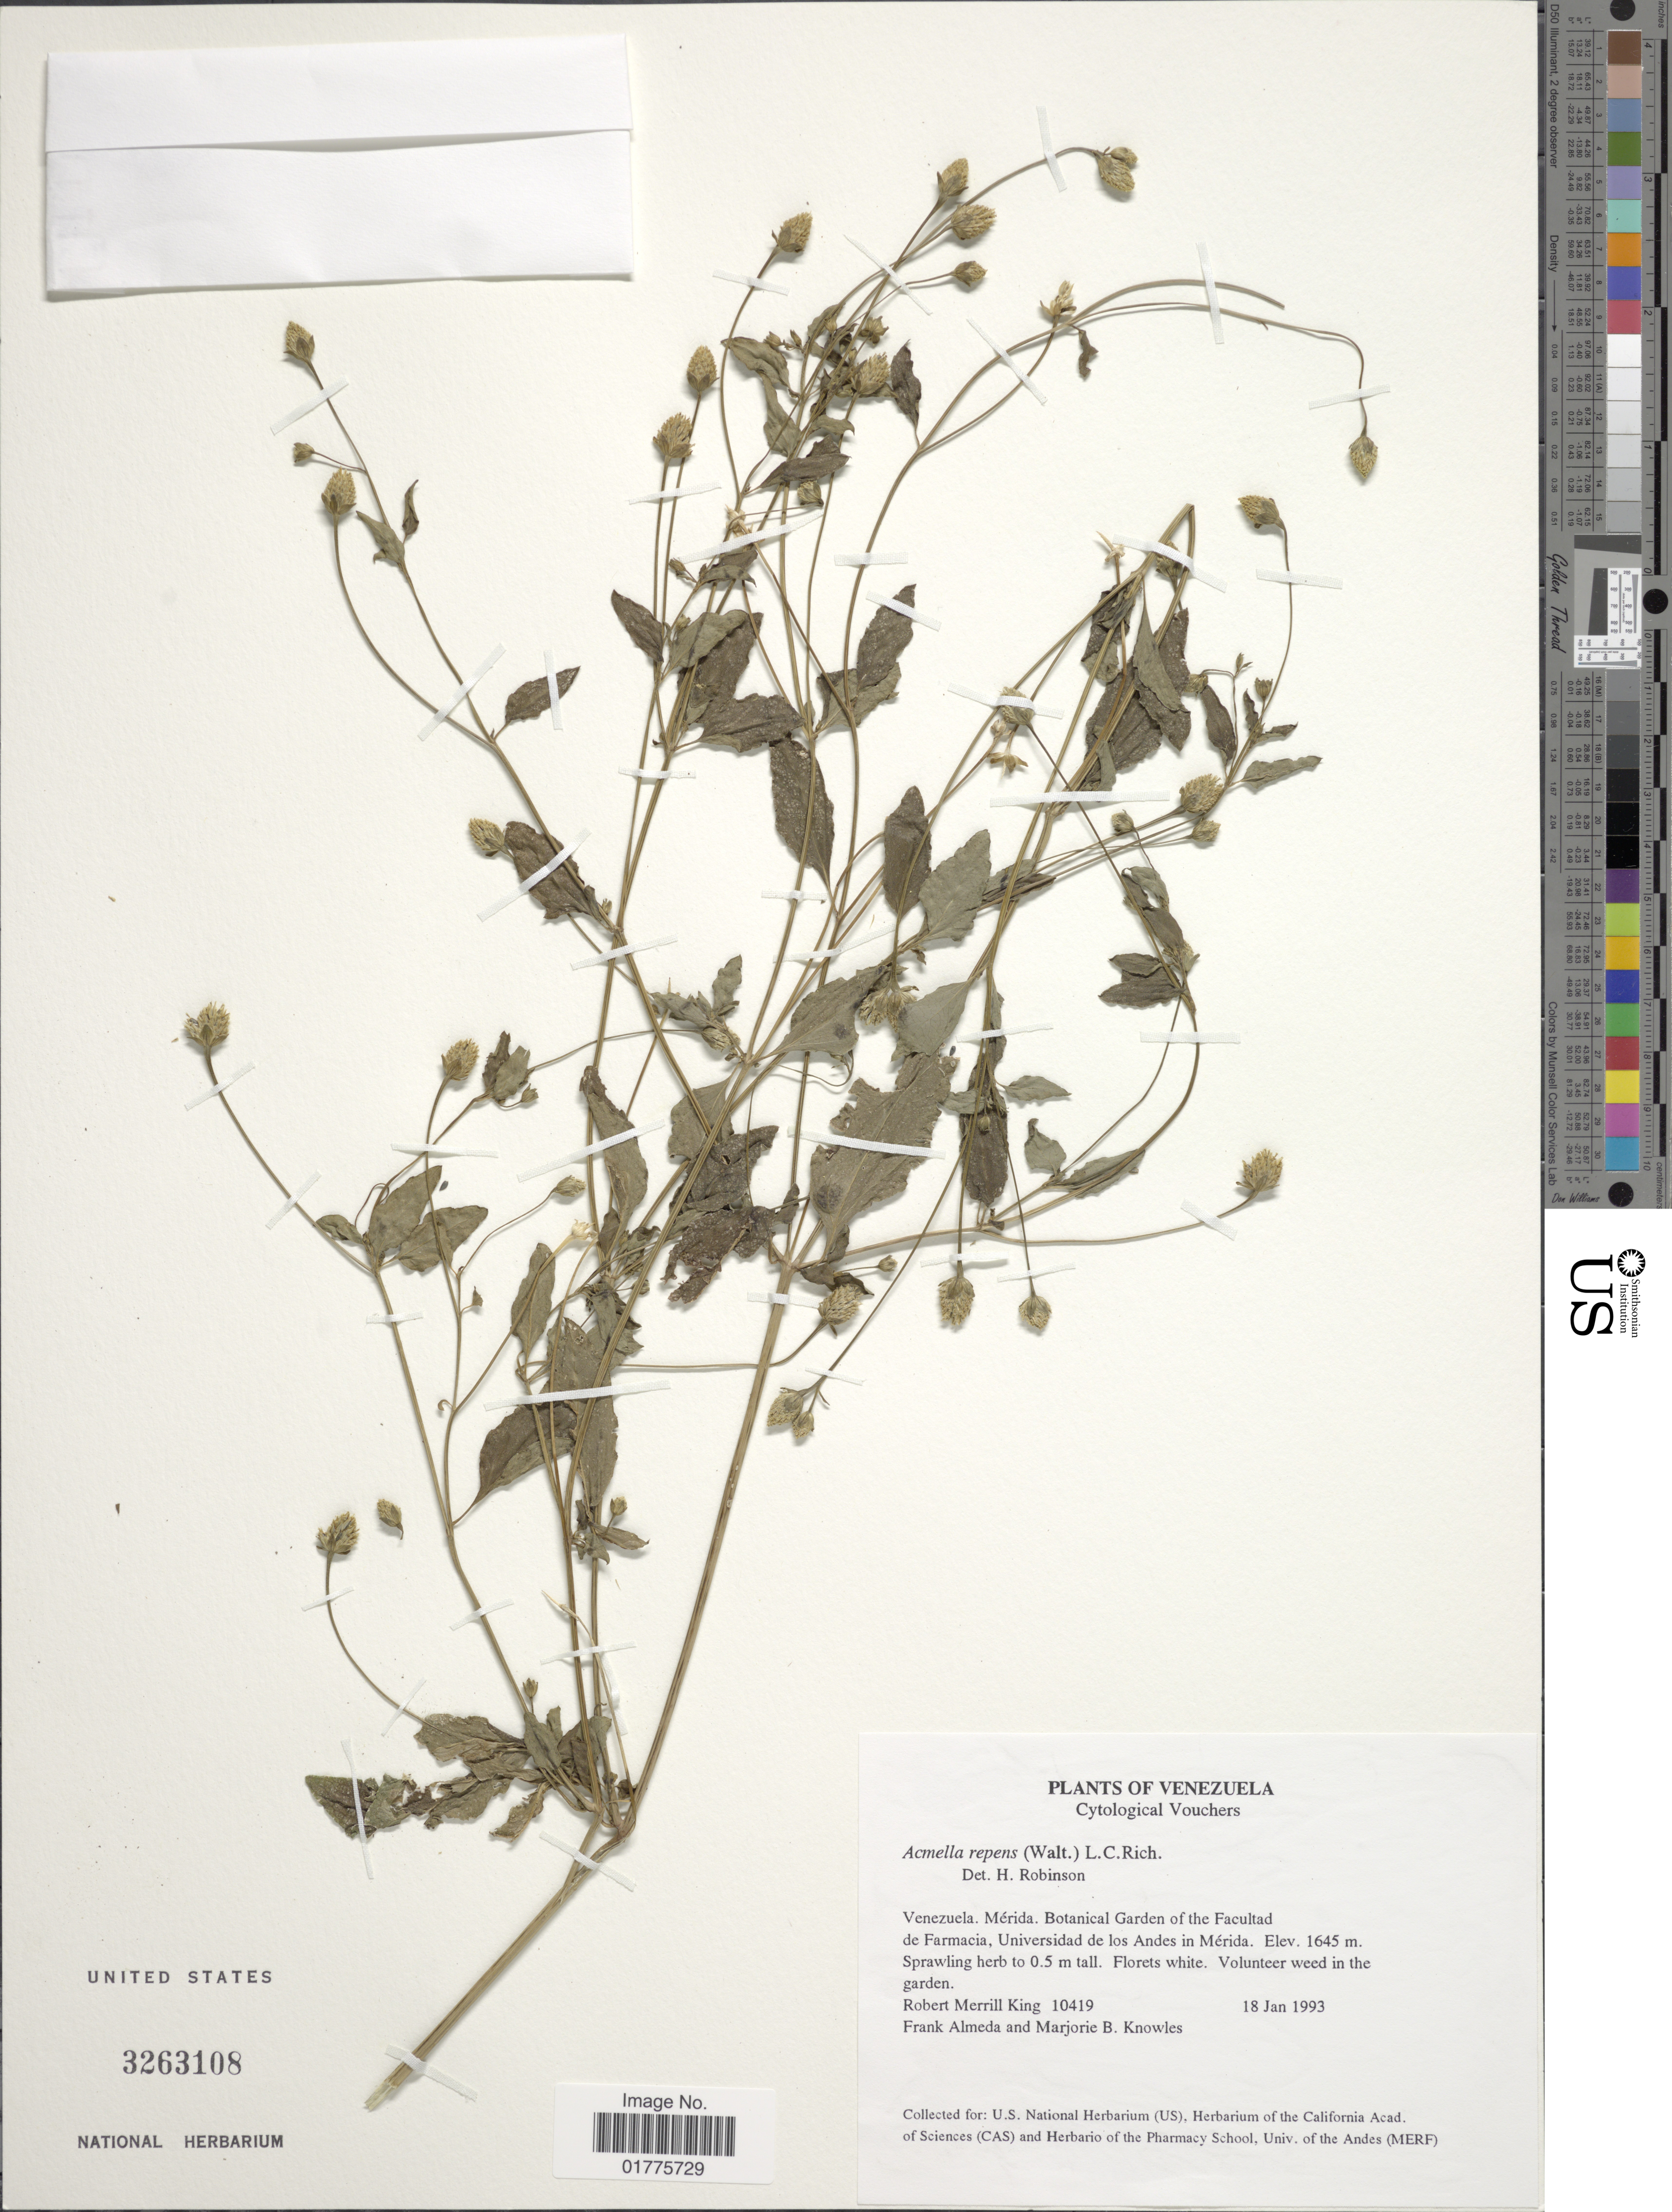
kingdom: Plantae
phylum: Tracheophyta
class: Magnoliopsida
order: Asterales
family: Asteraceae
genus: Acmella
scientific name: Acmella repens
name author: (Walter) Rich.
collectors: R. M. King, F. Almeda & M. B. Knowles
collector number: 10419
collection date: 1993-01-18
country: Venezuela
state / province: Mérida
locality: Botanical Garden of the Facultad de Farmacia, Universidad de los Andes in Mérida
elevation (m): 1645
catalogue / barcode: US 3263108